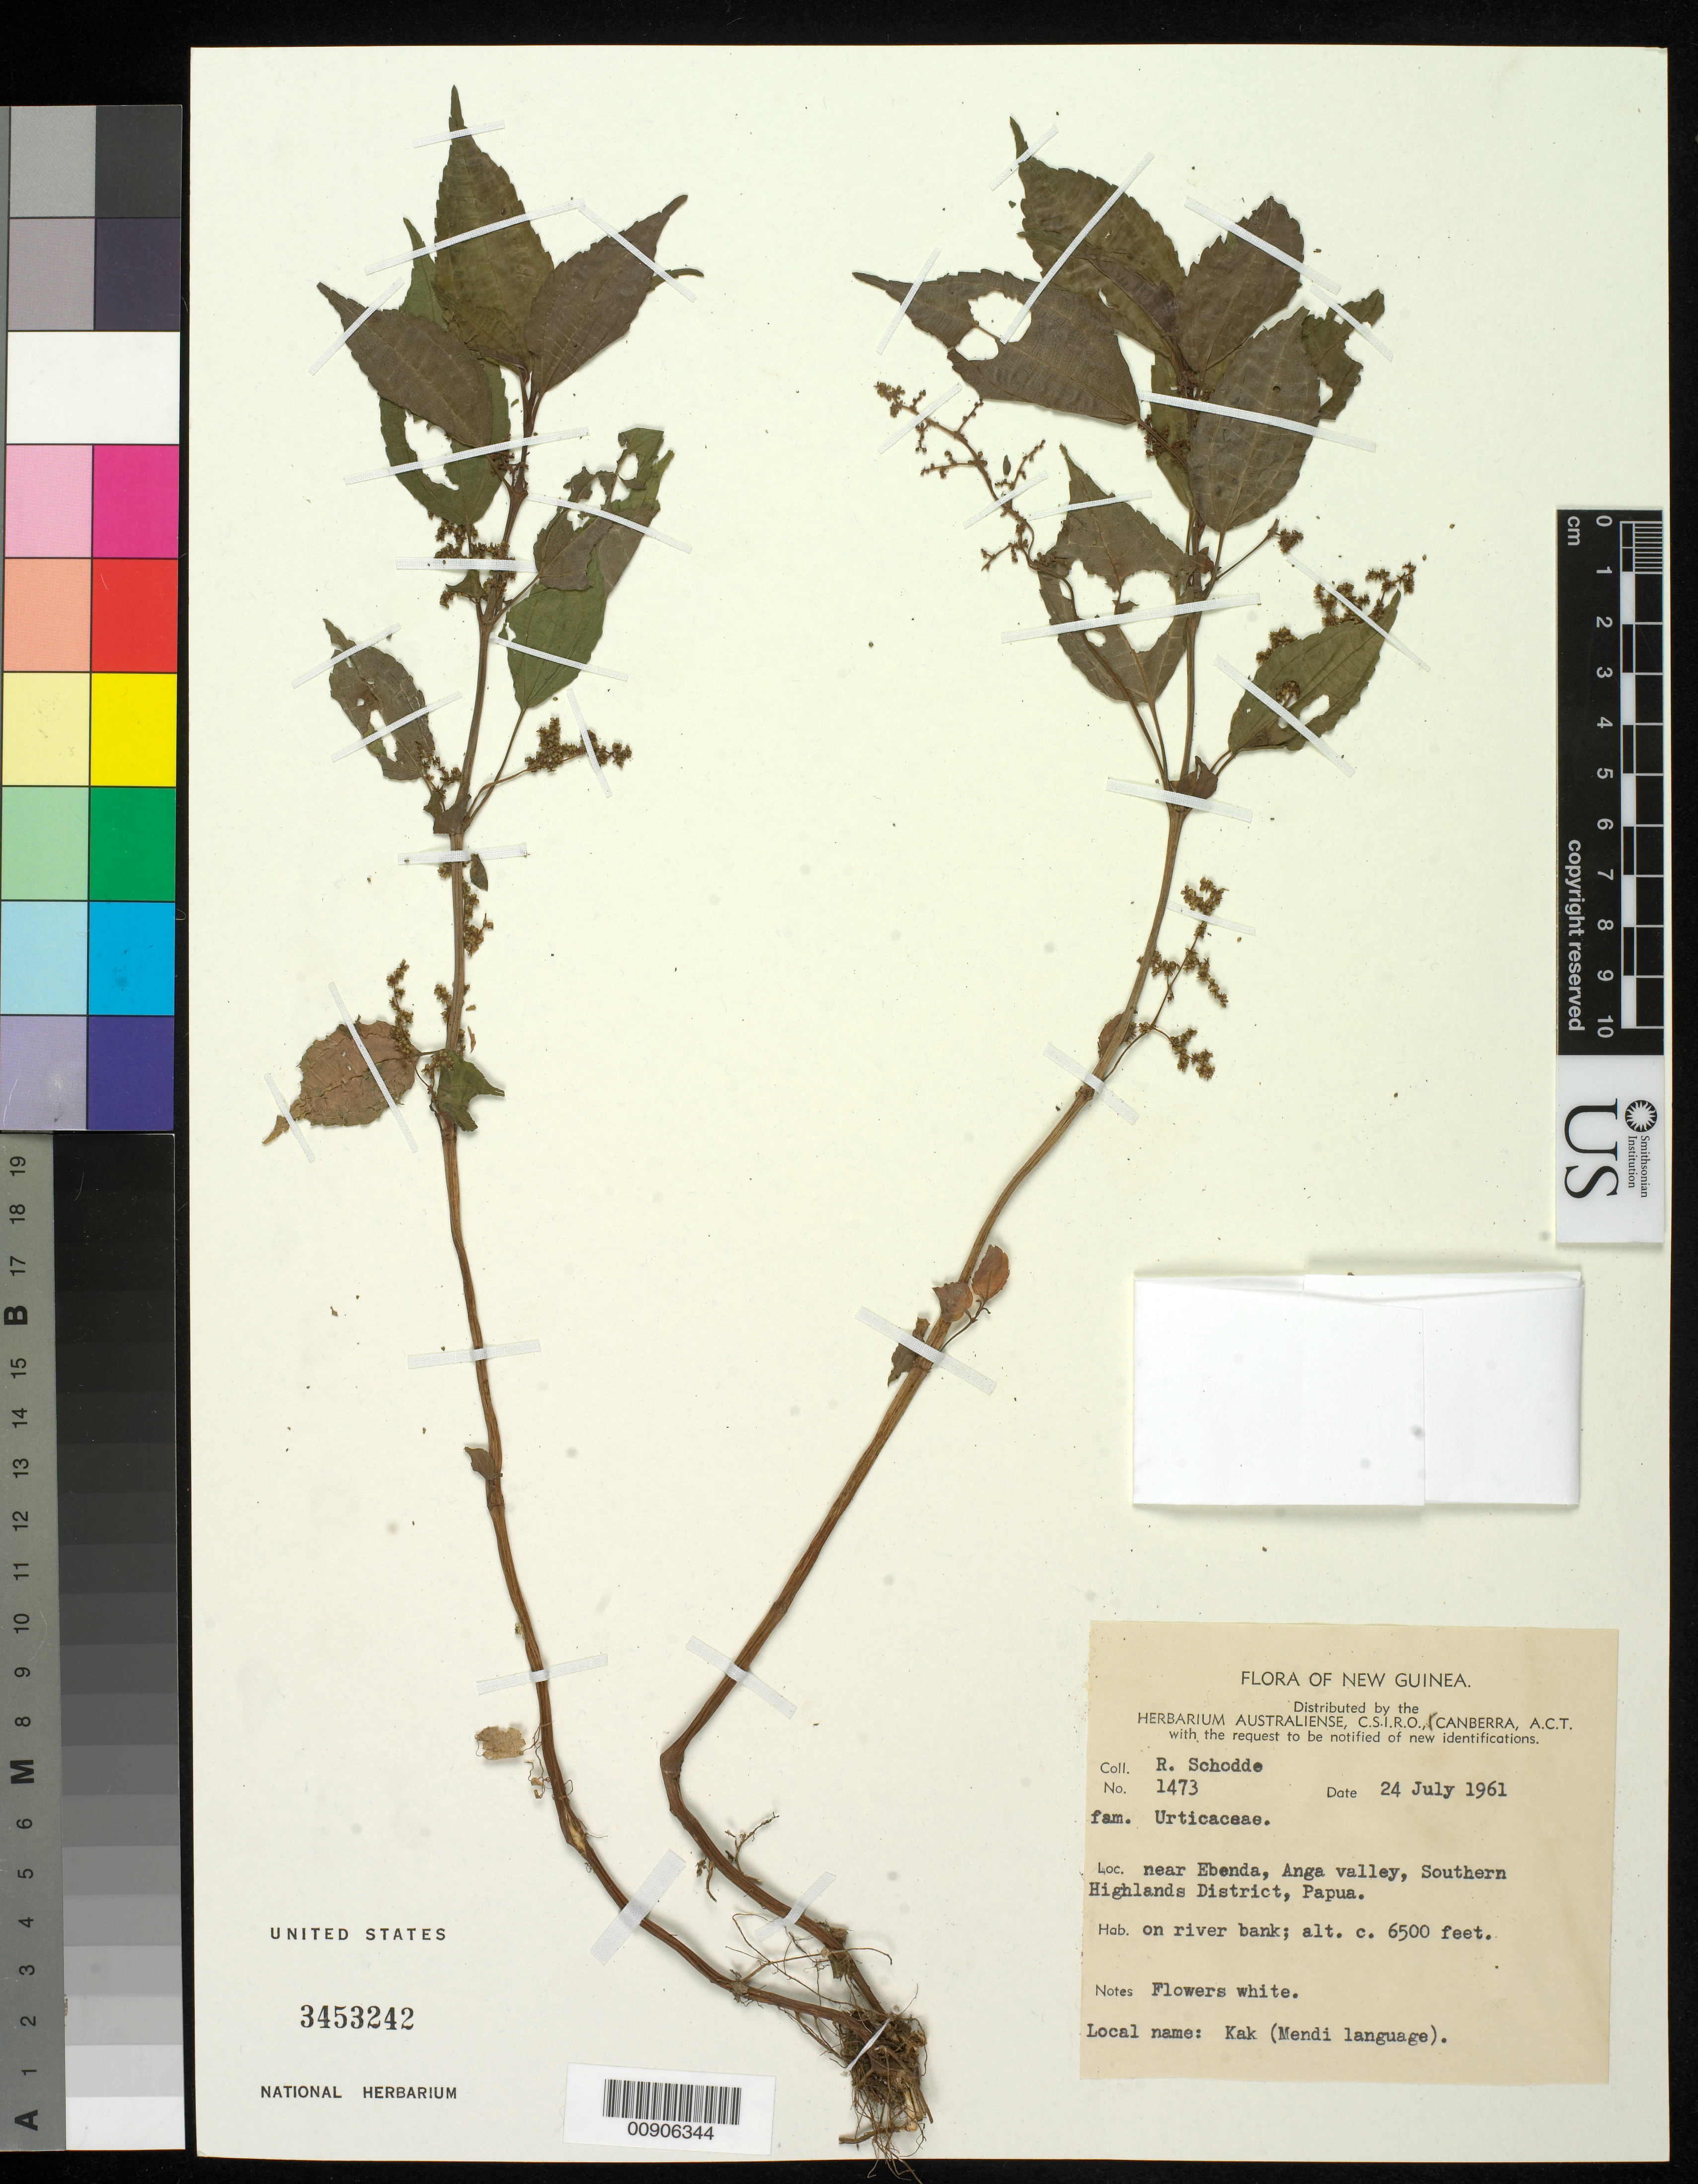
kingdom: Plantae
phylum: Tracheophyta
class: Magnoliopsida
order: Rosales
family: Urticaceae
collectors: R. Schodde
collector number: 1473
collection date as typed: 24 Jul 1961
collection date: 1961-07-24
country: Papua New Guinea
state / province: Southern Highlands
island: New Guinea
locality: near Ebenda, Anga valley, Southern Highlands District, Papua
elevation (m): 1981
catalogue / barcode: US 3453242